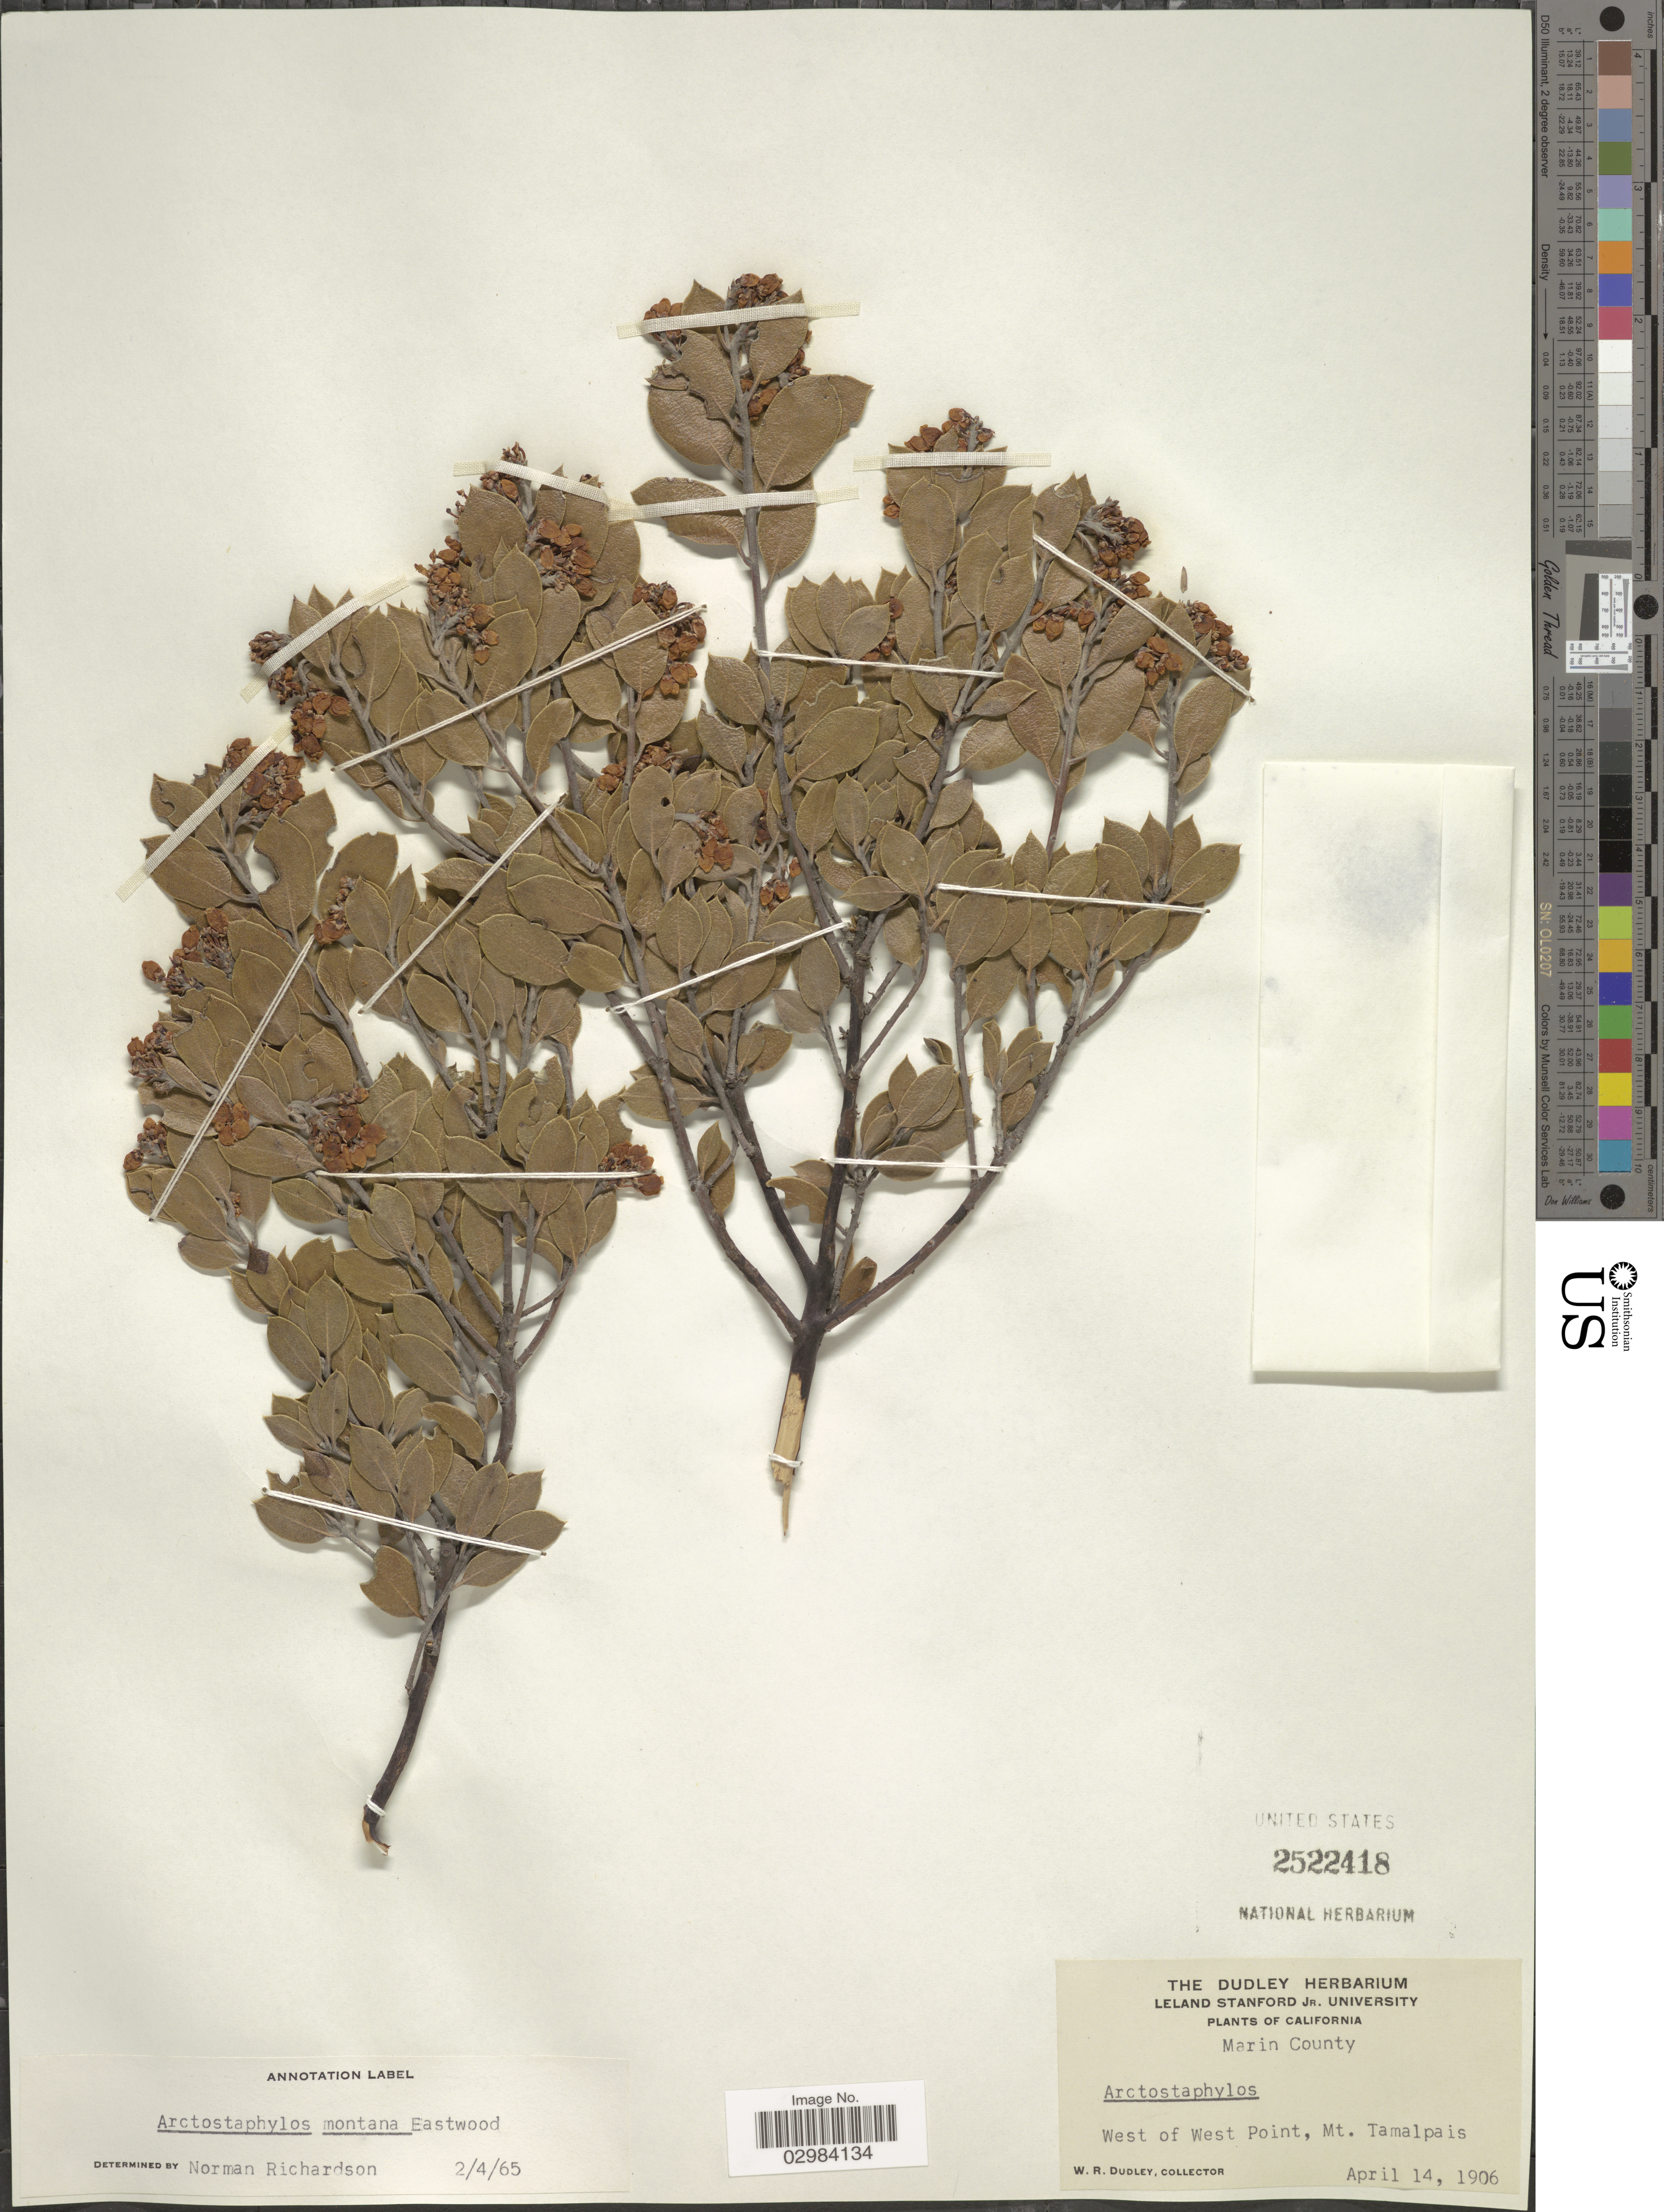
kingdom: Plantae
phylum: Tracheophyta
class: Magnoliopsida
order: Ericales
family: Ericaceae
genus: Arctostaphylos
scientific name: Arctostaphylos montana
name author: Eastw.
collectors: W. Dudley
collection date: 1906-04-14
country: United States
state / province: California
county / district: Marin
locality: Marin County, West of West Point, Mt. Tamalpais.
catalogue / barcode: US 2522418